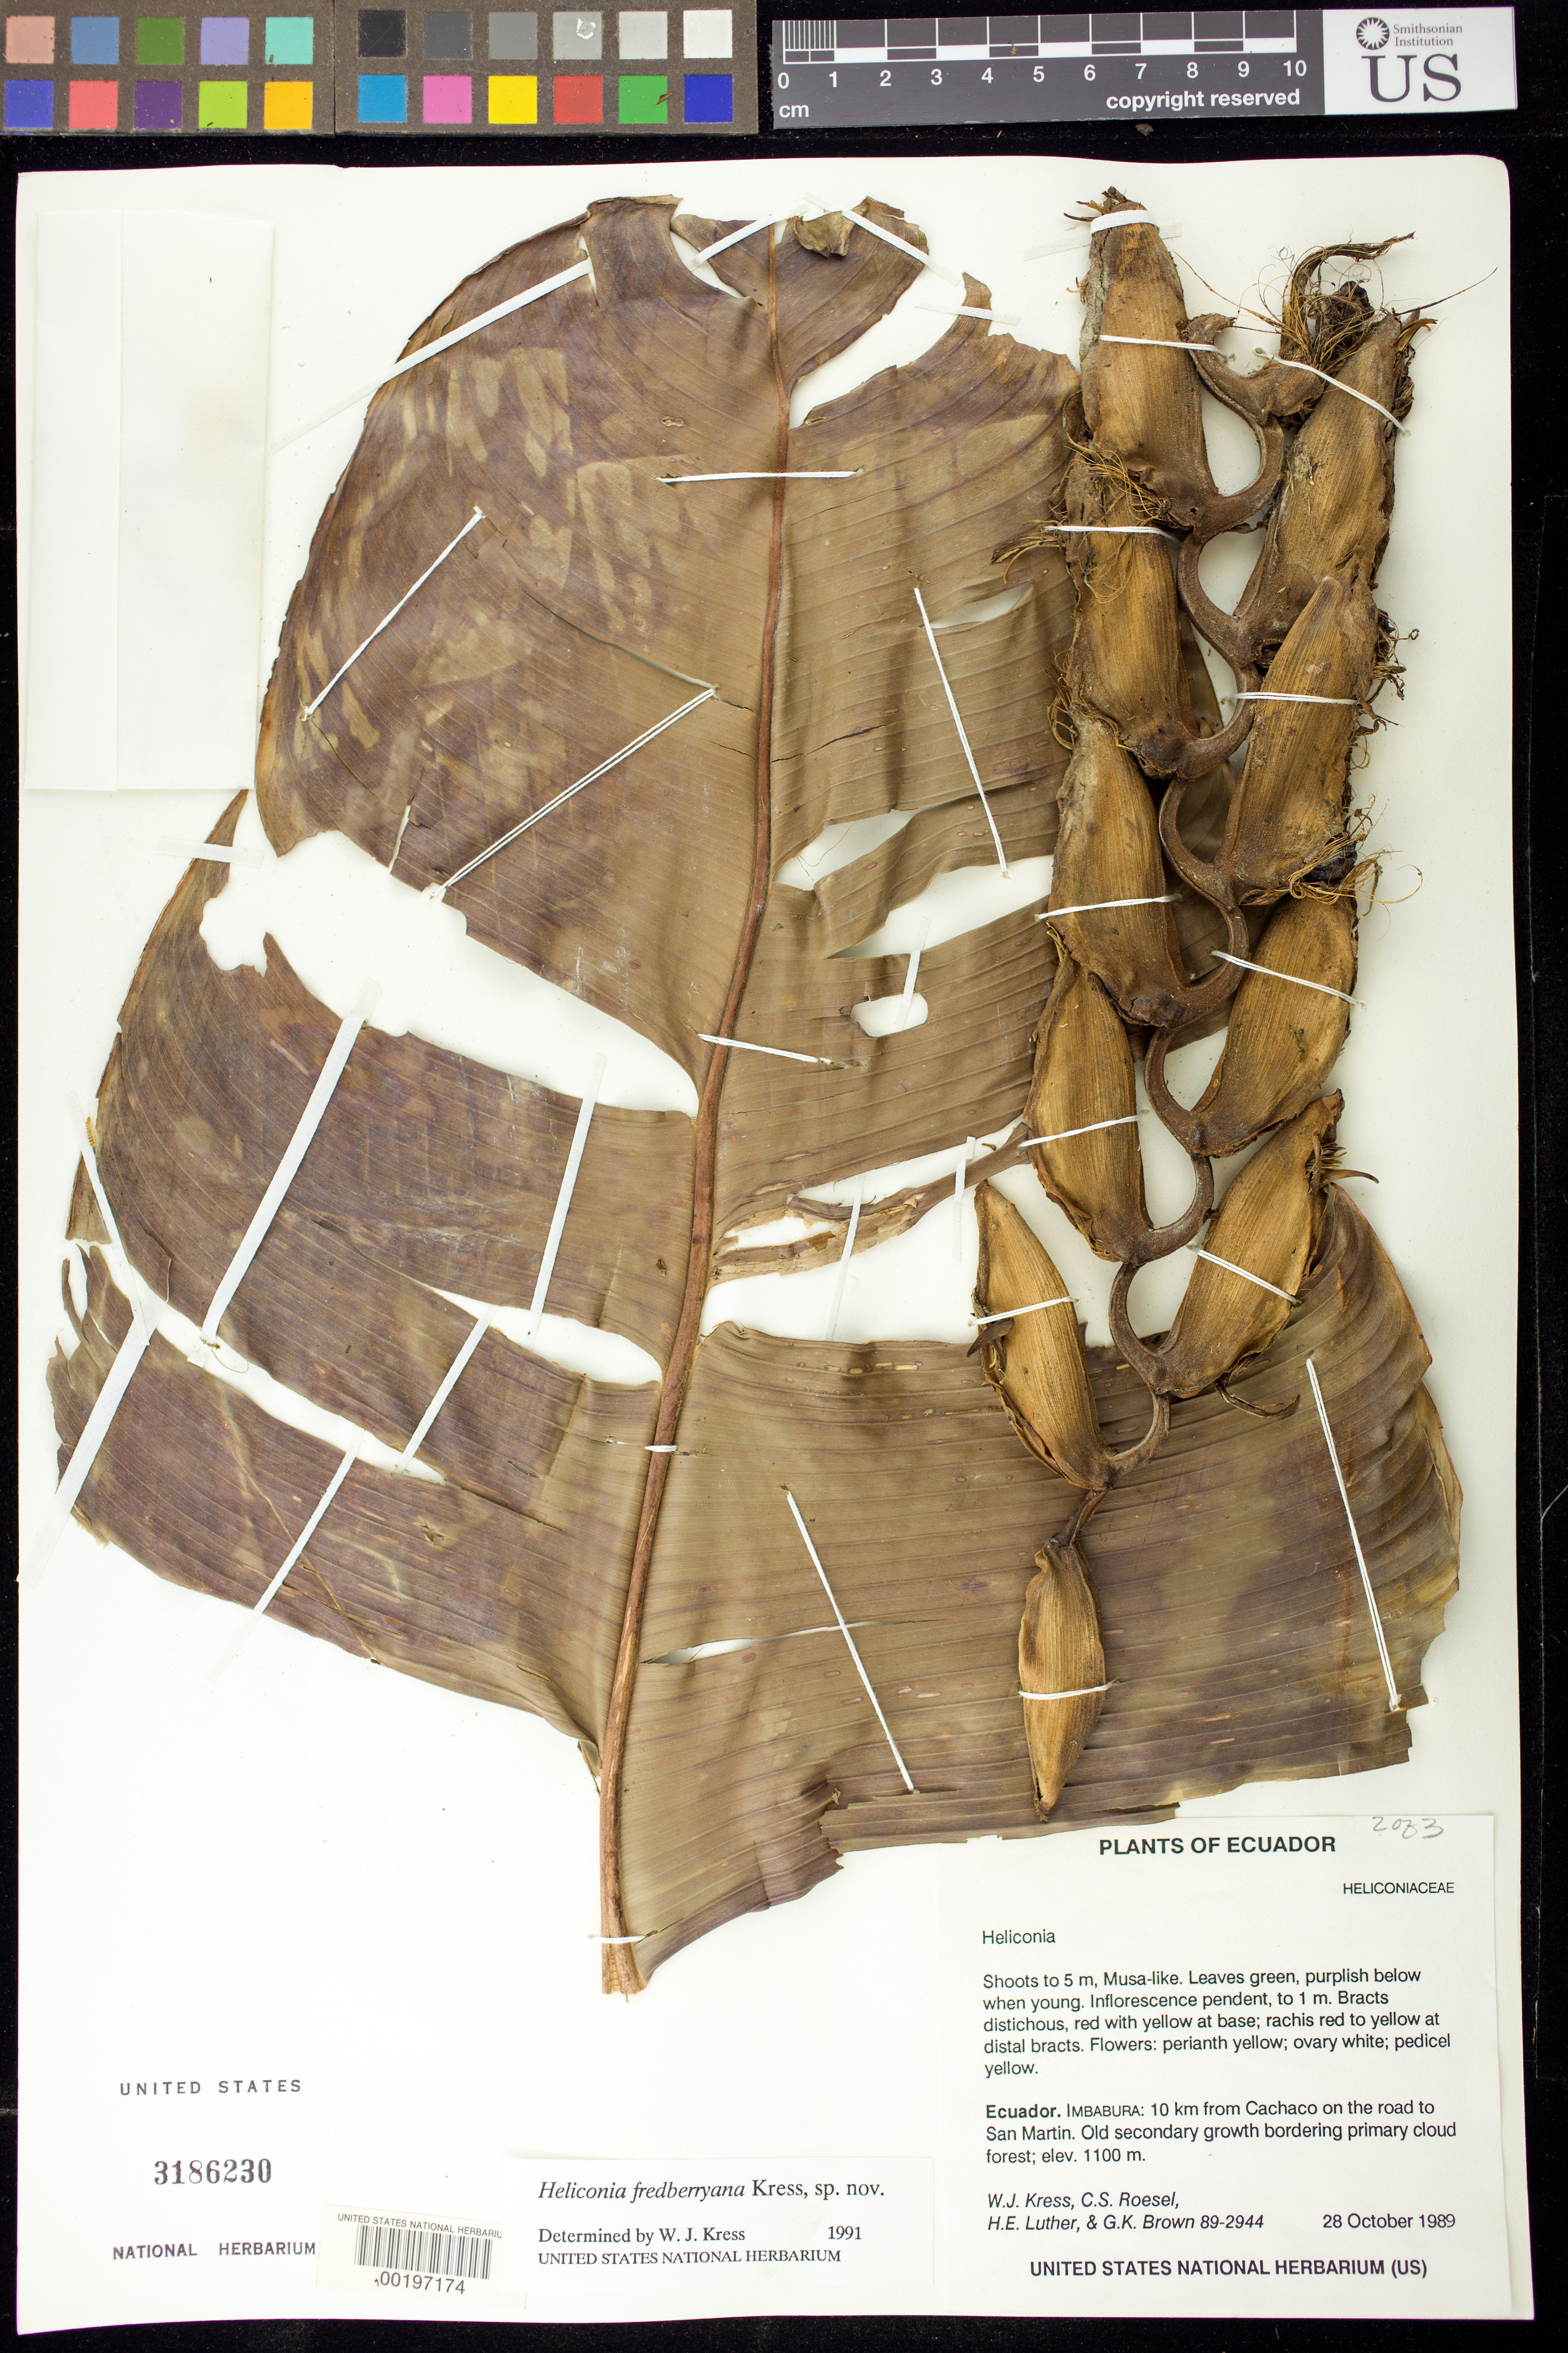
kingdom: Plantae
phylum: Tracheophyta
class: Liliopsida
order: Zingiberales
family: Heliconiaceae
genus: Heliconia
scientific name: Heliconia fredberryana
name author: W.J. Kress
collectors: W. J. Kress, C. S. Roesel, Harry E. Luther & G. K. Brown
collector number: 89-2944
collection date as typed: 28 Oct 1989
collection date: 1989-10-28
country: Ecuador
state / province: Imbabura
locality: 10 km from Cachaco on the road to San Martin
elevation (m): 1100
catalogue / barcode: US 3186230